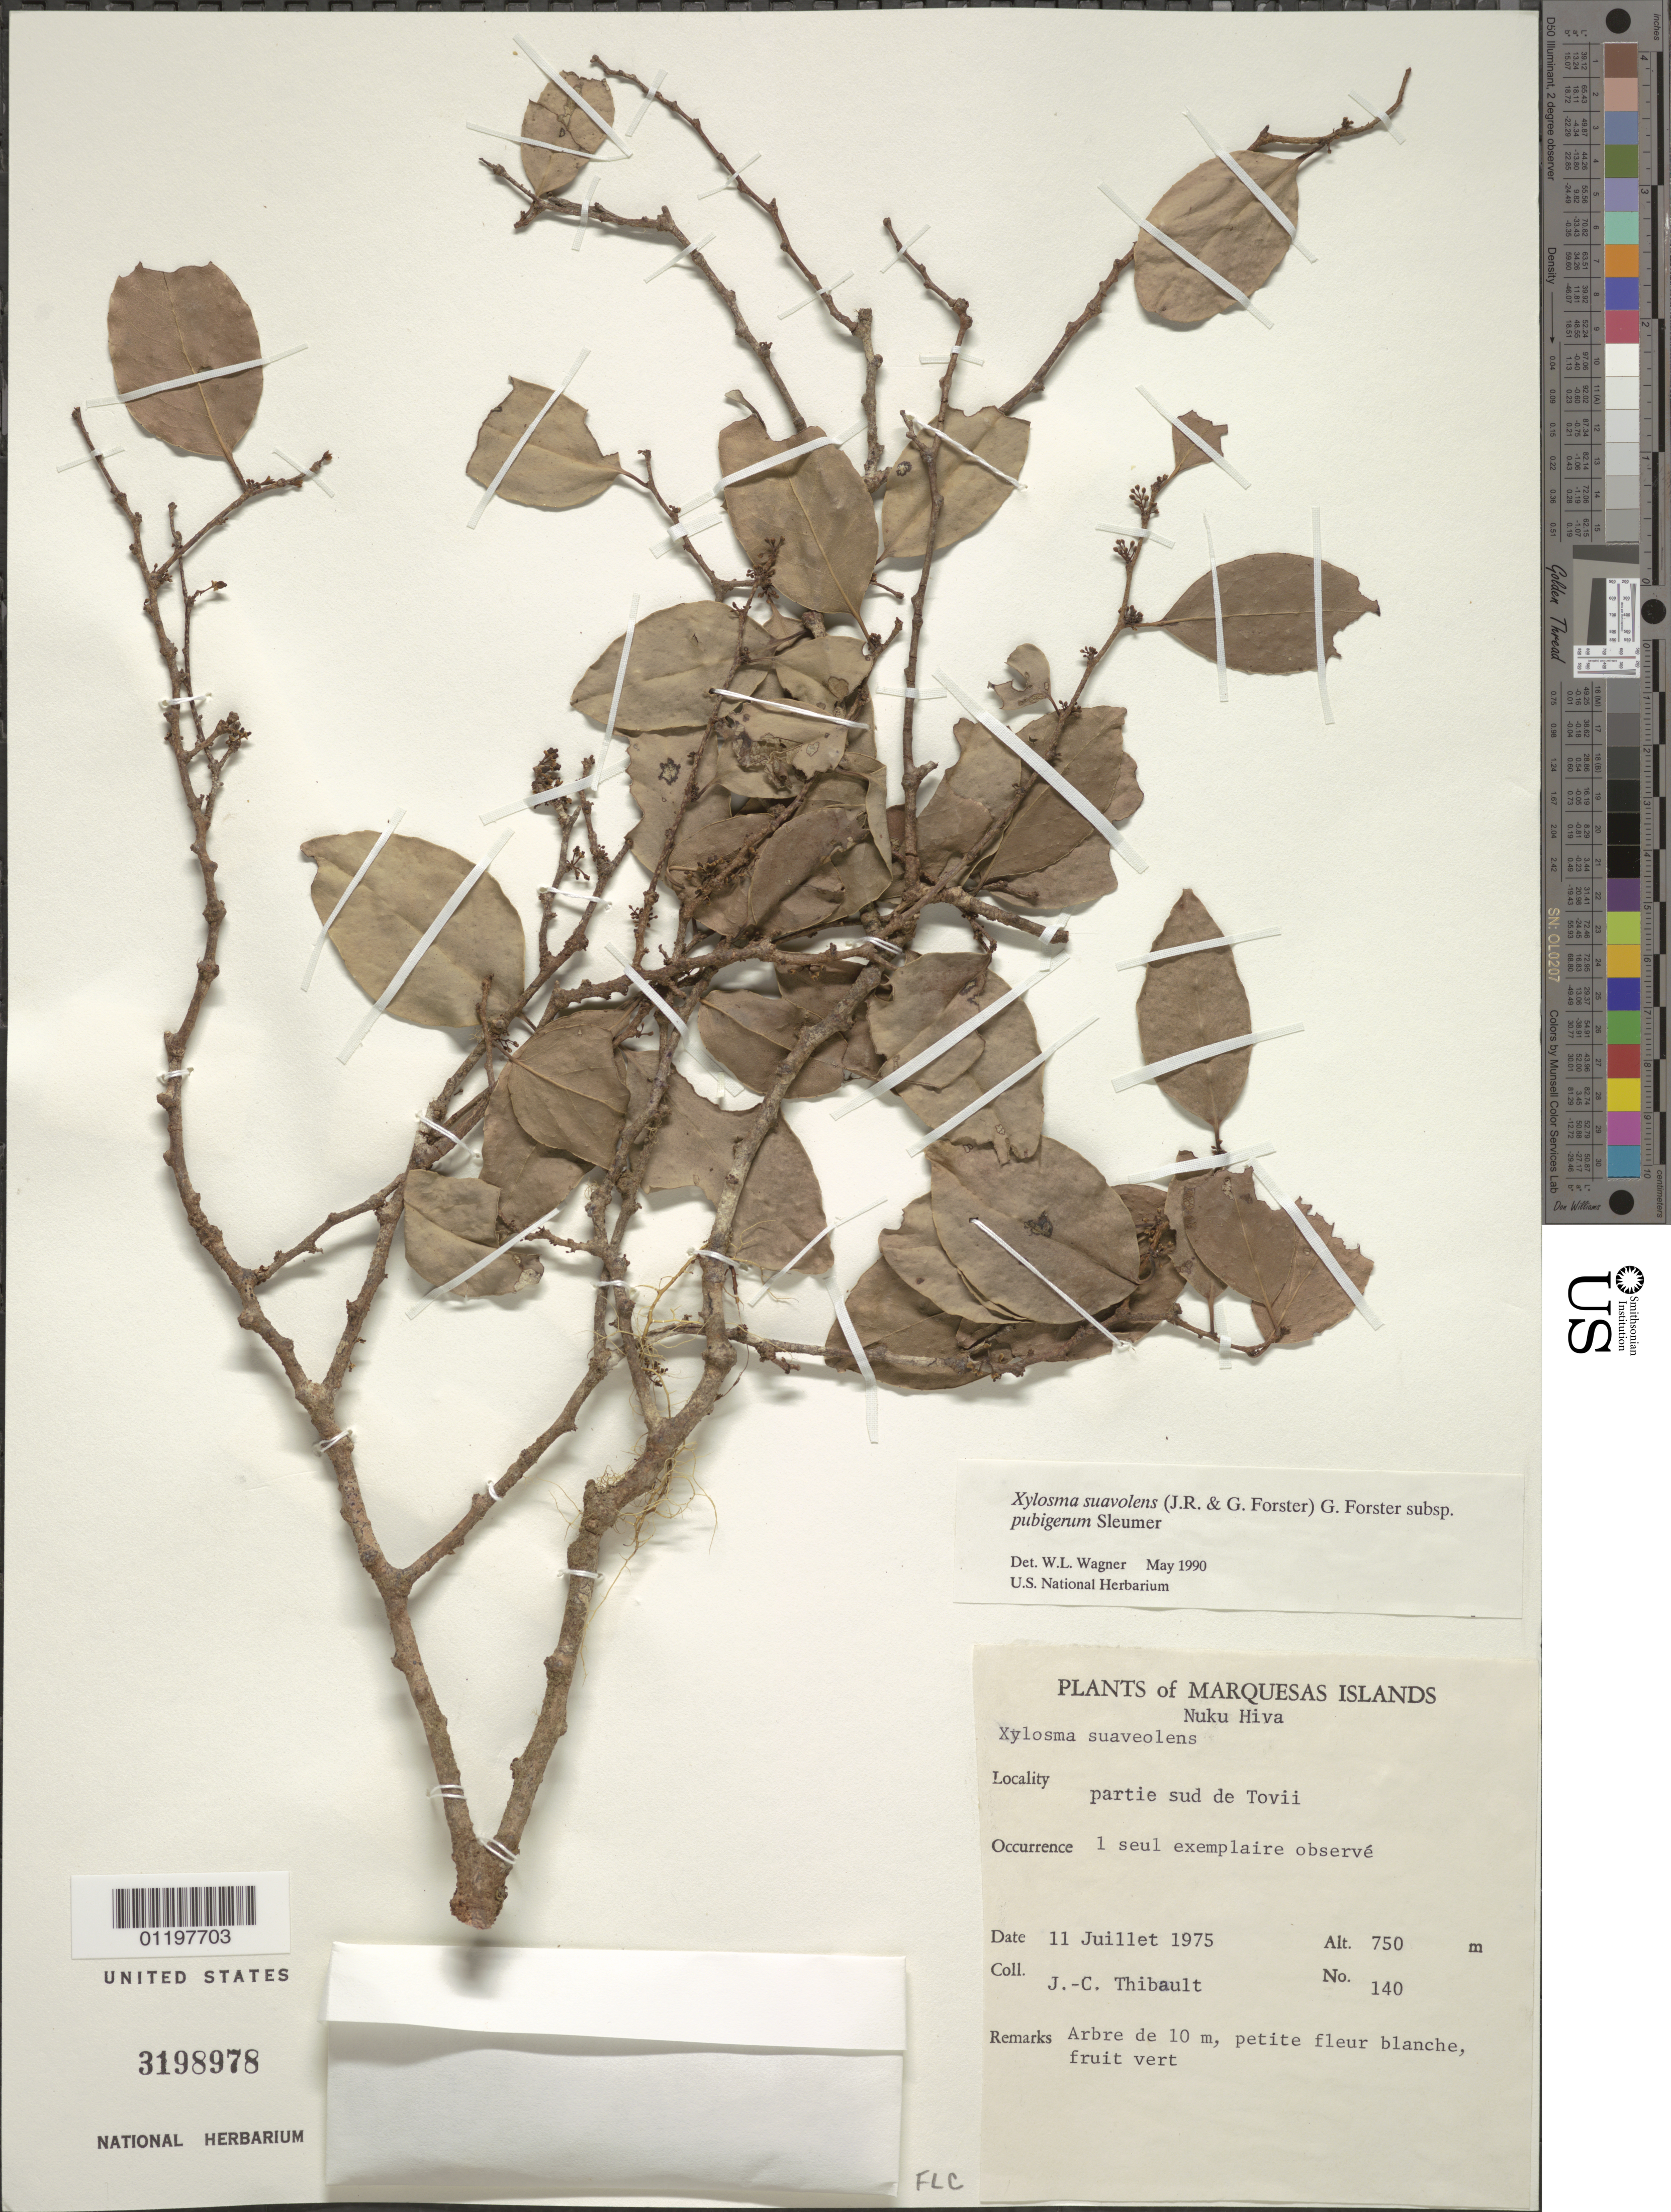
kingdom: Plantae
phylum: Tracheophyta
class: Magnoliopsida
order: Malpighiales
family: Salicaceae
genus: Xylosma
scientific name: Xylosma suaveolens subsp. pubigera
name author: Sleumer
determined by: Wagner, W. L., (BOT), Smithsonian Institution - National Museum of Natural History (UNITED STATES)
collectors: J. Thibault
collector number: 140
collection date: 1975-07-11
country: French Polynesia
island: Nuku Hiva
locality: Partie S de Toovii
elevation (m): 750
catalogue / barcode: US 3198978